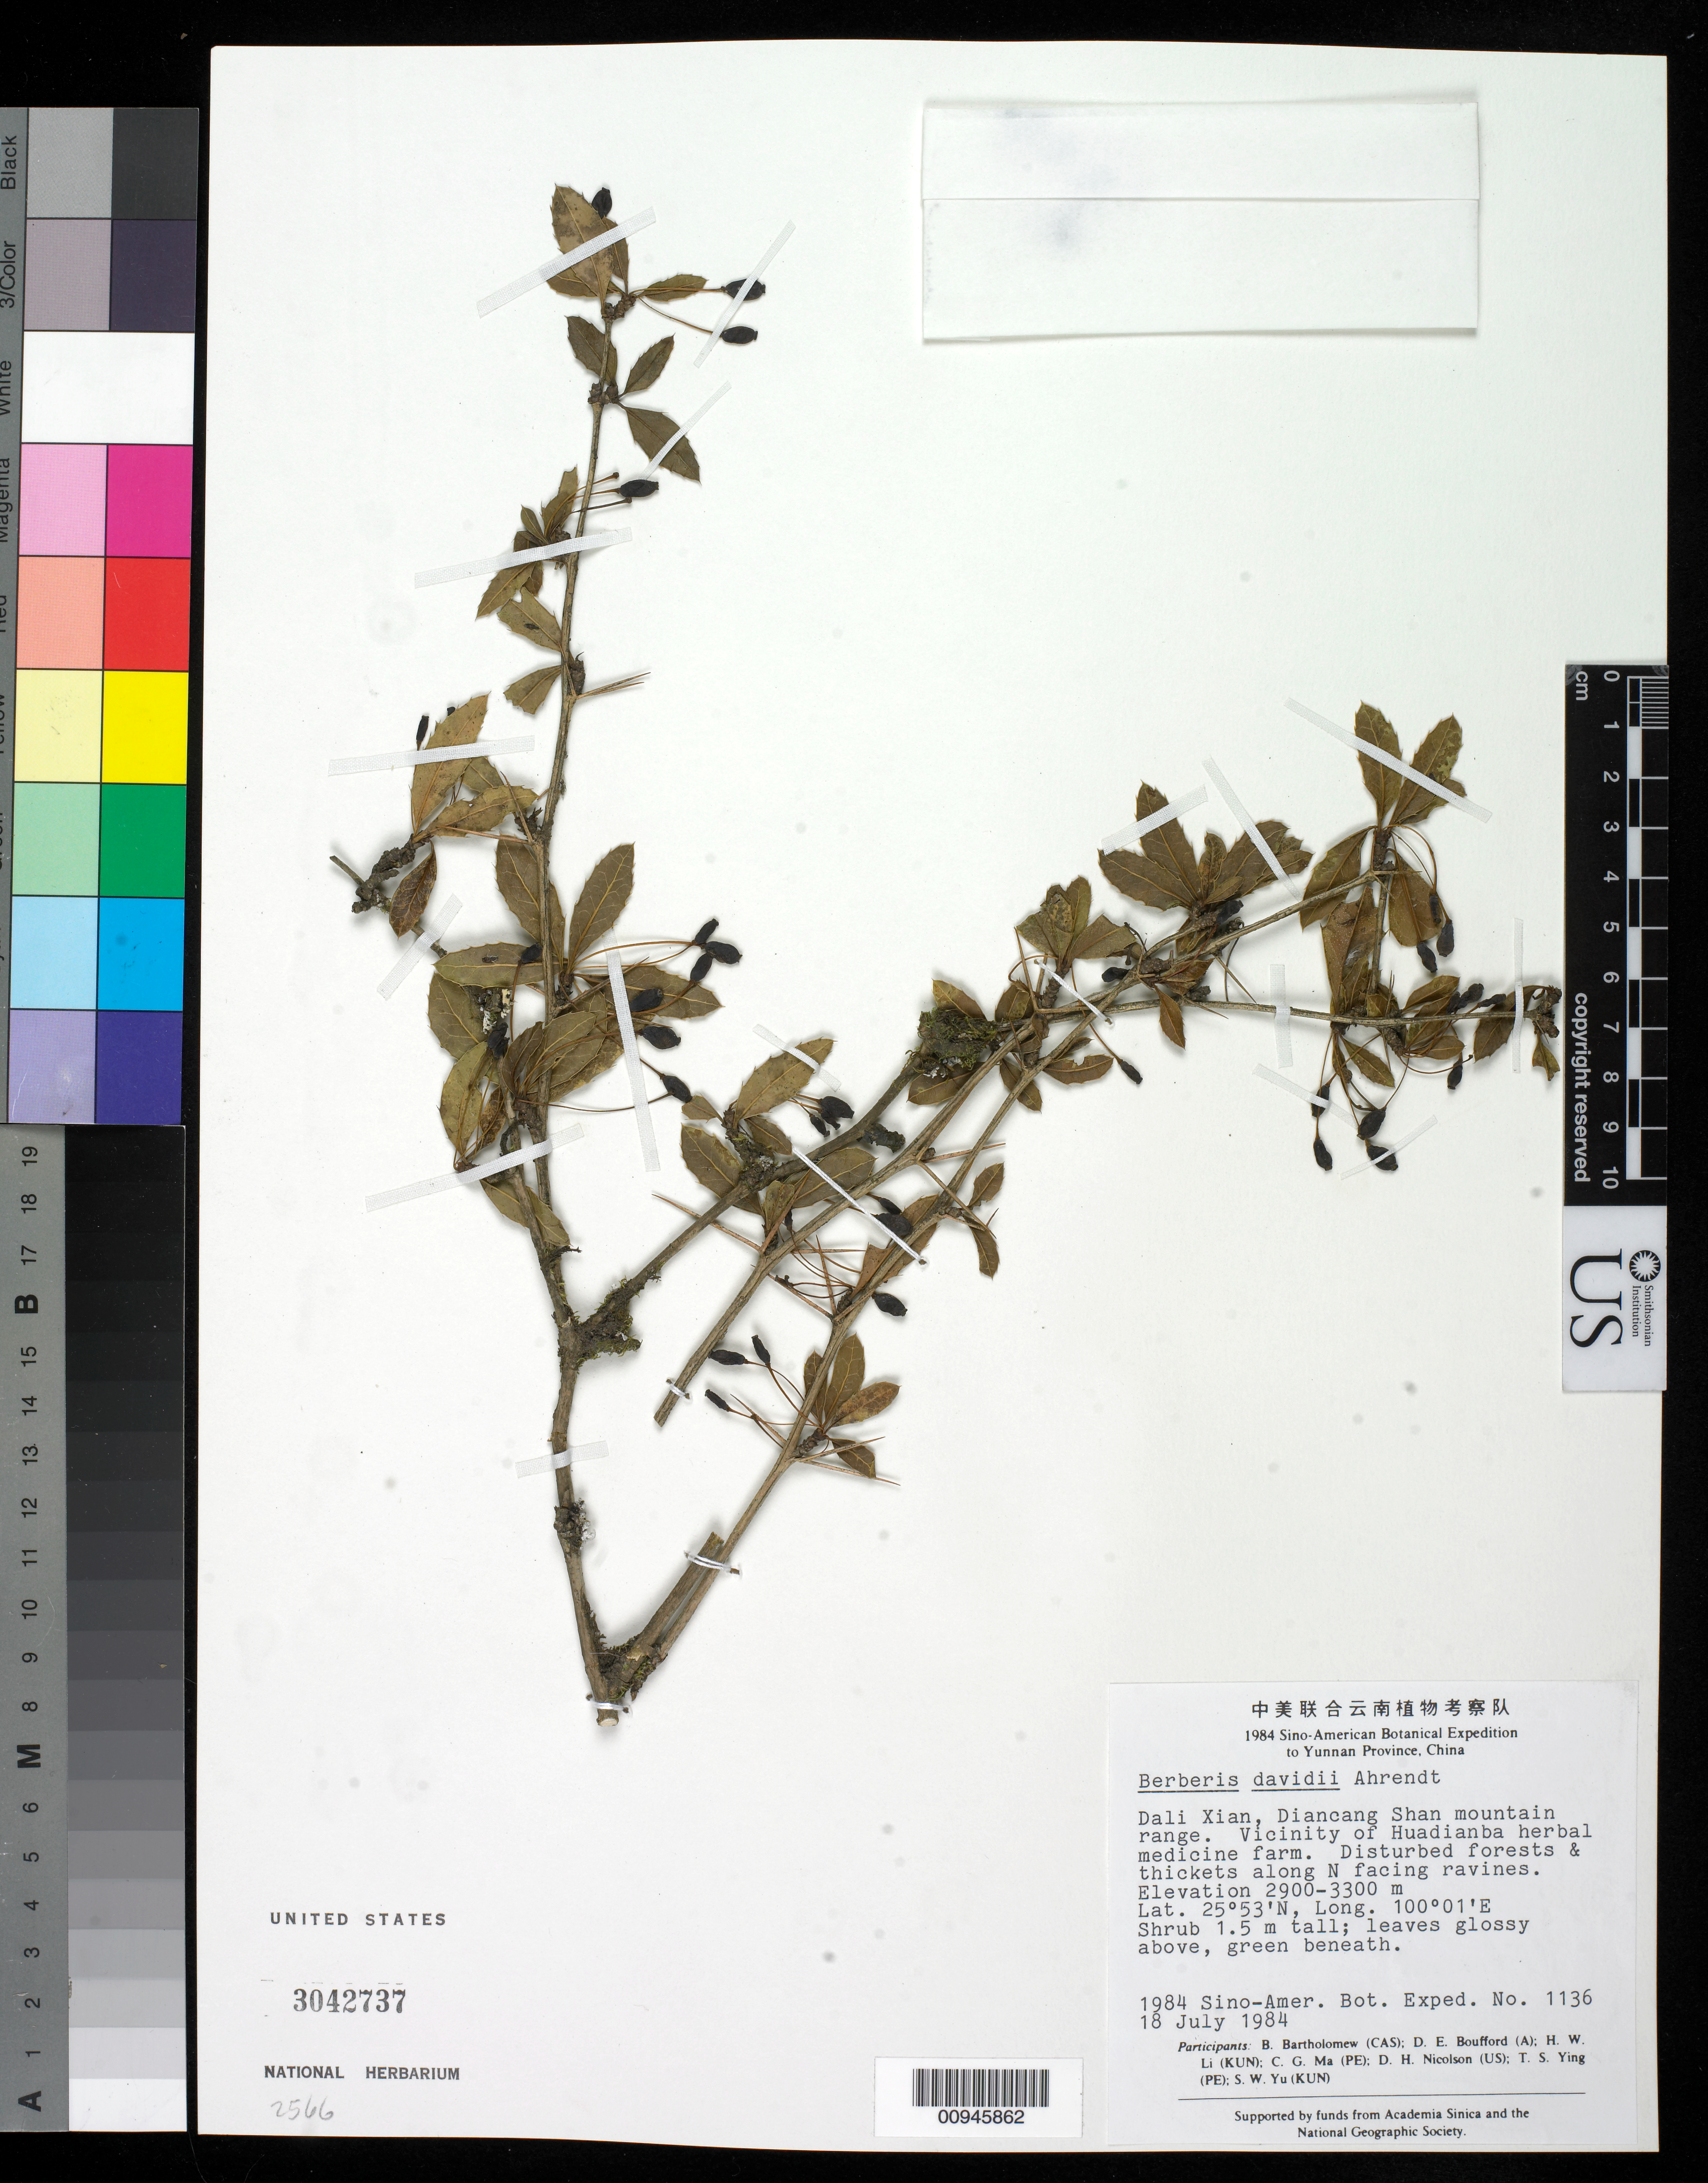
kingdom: Plantae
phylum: Tracheophyta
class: Magnoliopsida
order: Ranunculales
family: Berberidaceae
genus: Berberis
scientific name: Berberis davidii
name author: Ahrendt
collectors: B. M. Bartholomew, D. E. Boufford, H. W. Li, C. Ma, D. H. Nicolson, T. Ying & S. Yu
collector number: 1136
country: China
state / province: Yunnan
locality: Dali Xian, Diancang Shan Mt. Range, Vic. Huadianba herbal medicine farm.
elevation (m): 2900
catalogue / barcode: US 3042737